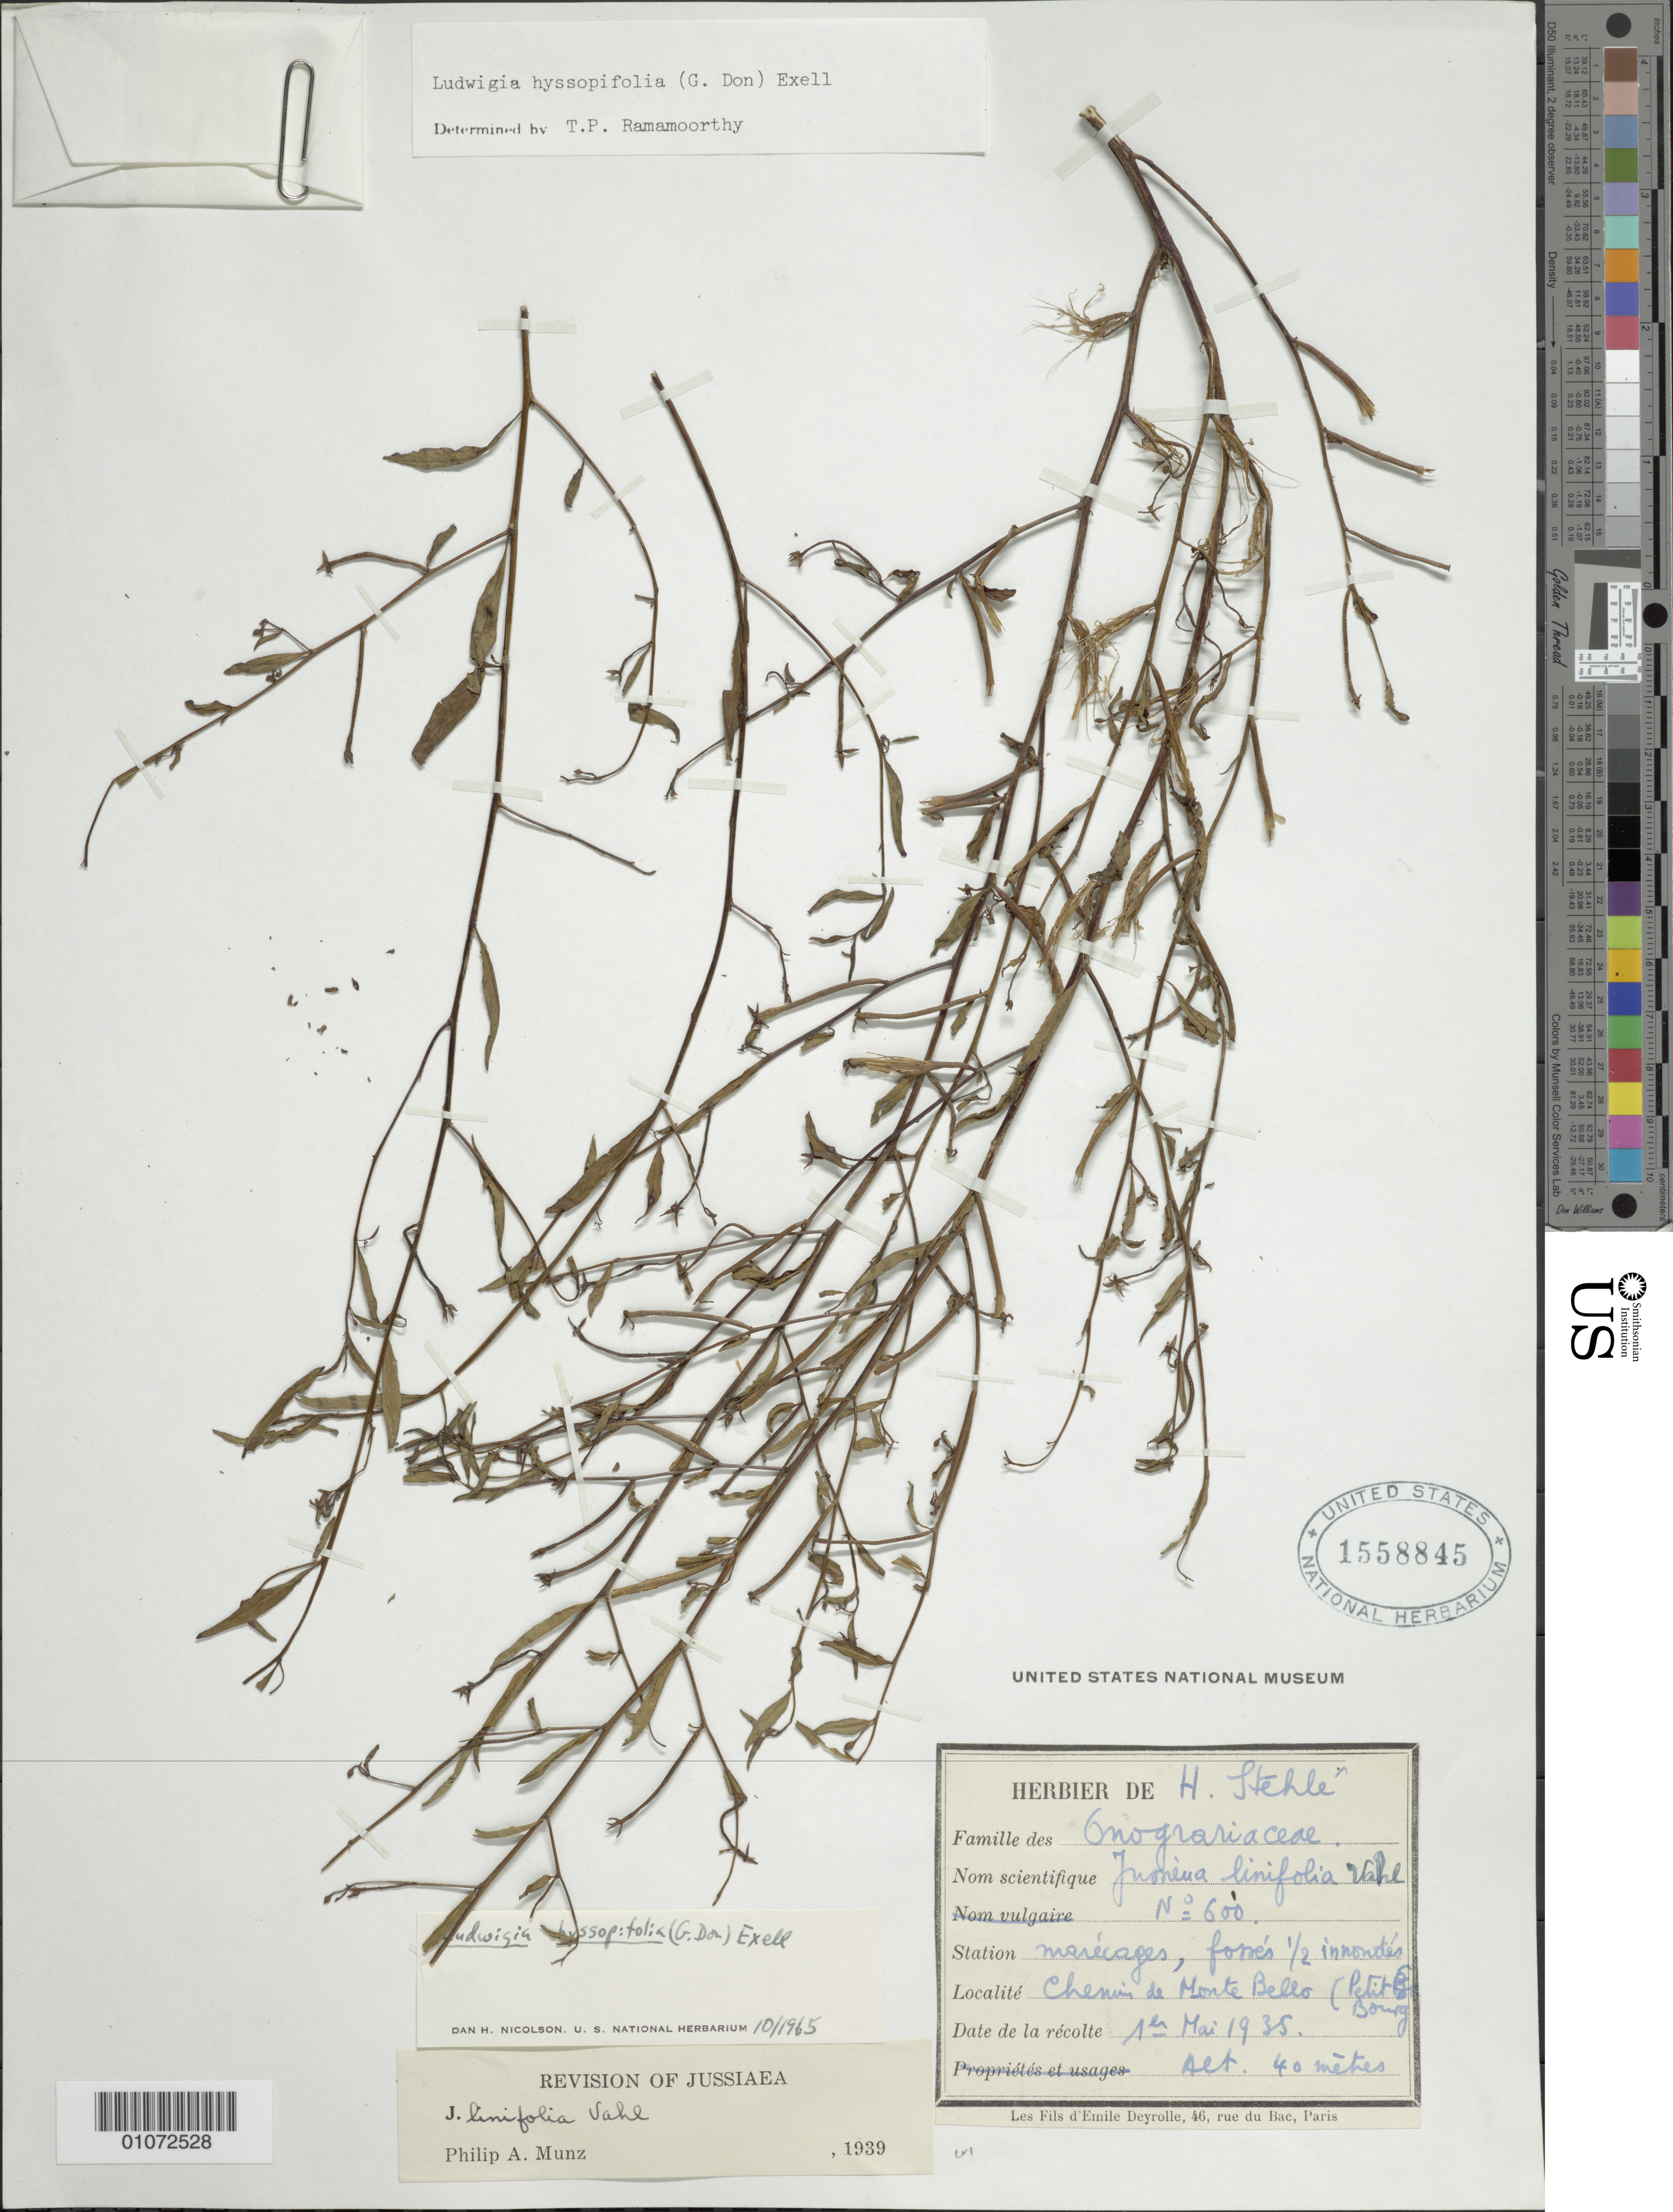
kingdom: Plantae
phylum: Tracheophyta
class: Magnoliopsida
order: Myrtales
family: Onagraceae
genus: Ludwigia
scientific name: Ludwigia hyssopifolia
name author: (G. Don) Exell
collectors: H. Stehlé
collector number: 600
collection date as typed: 01 May 1935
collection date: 1935-05-01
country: Guadeloupe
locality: Chemin de Monte Bello, Petit Bourg.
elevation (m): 40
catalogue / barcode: US 1558845